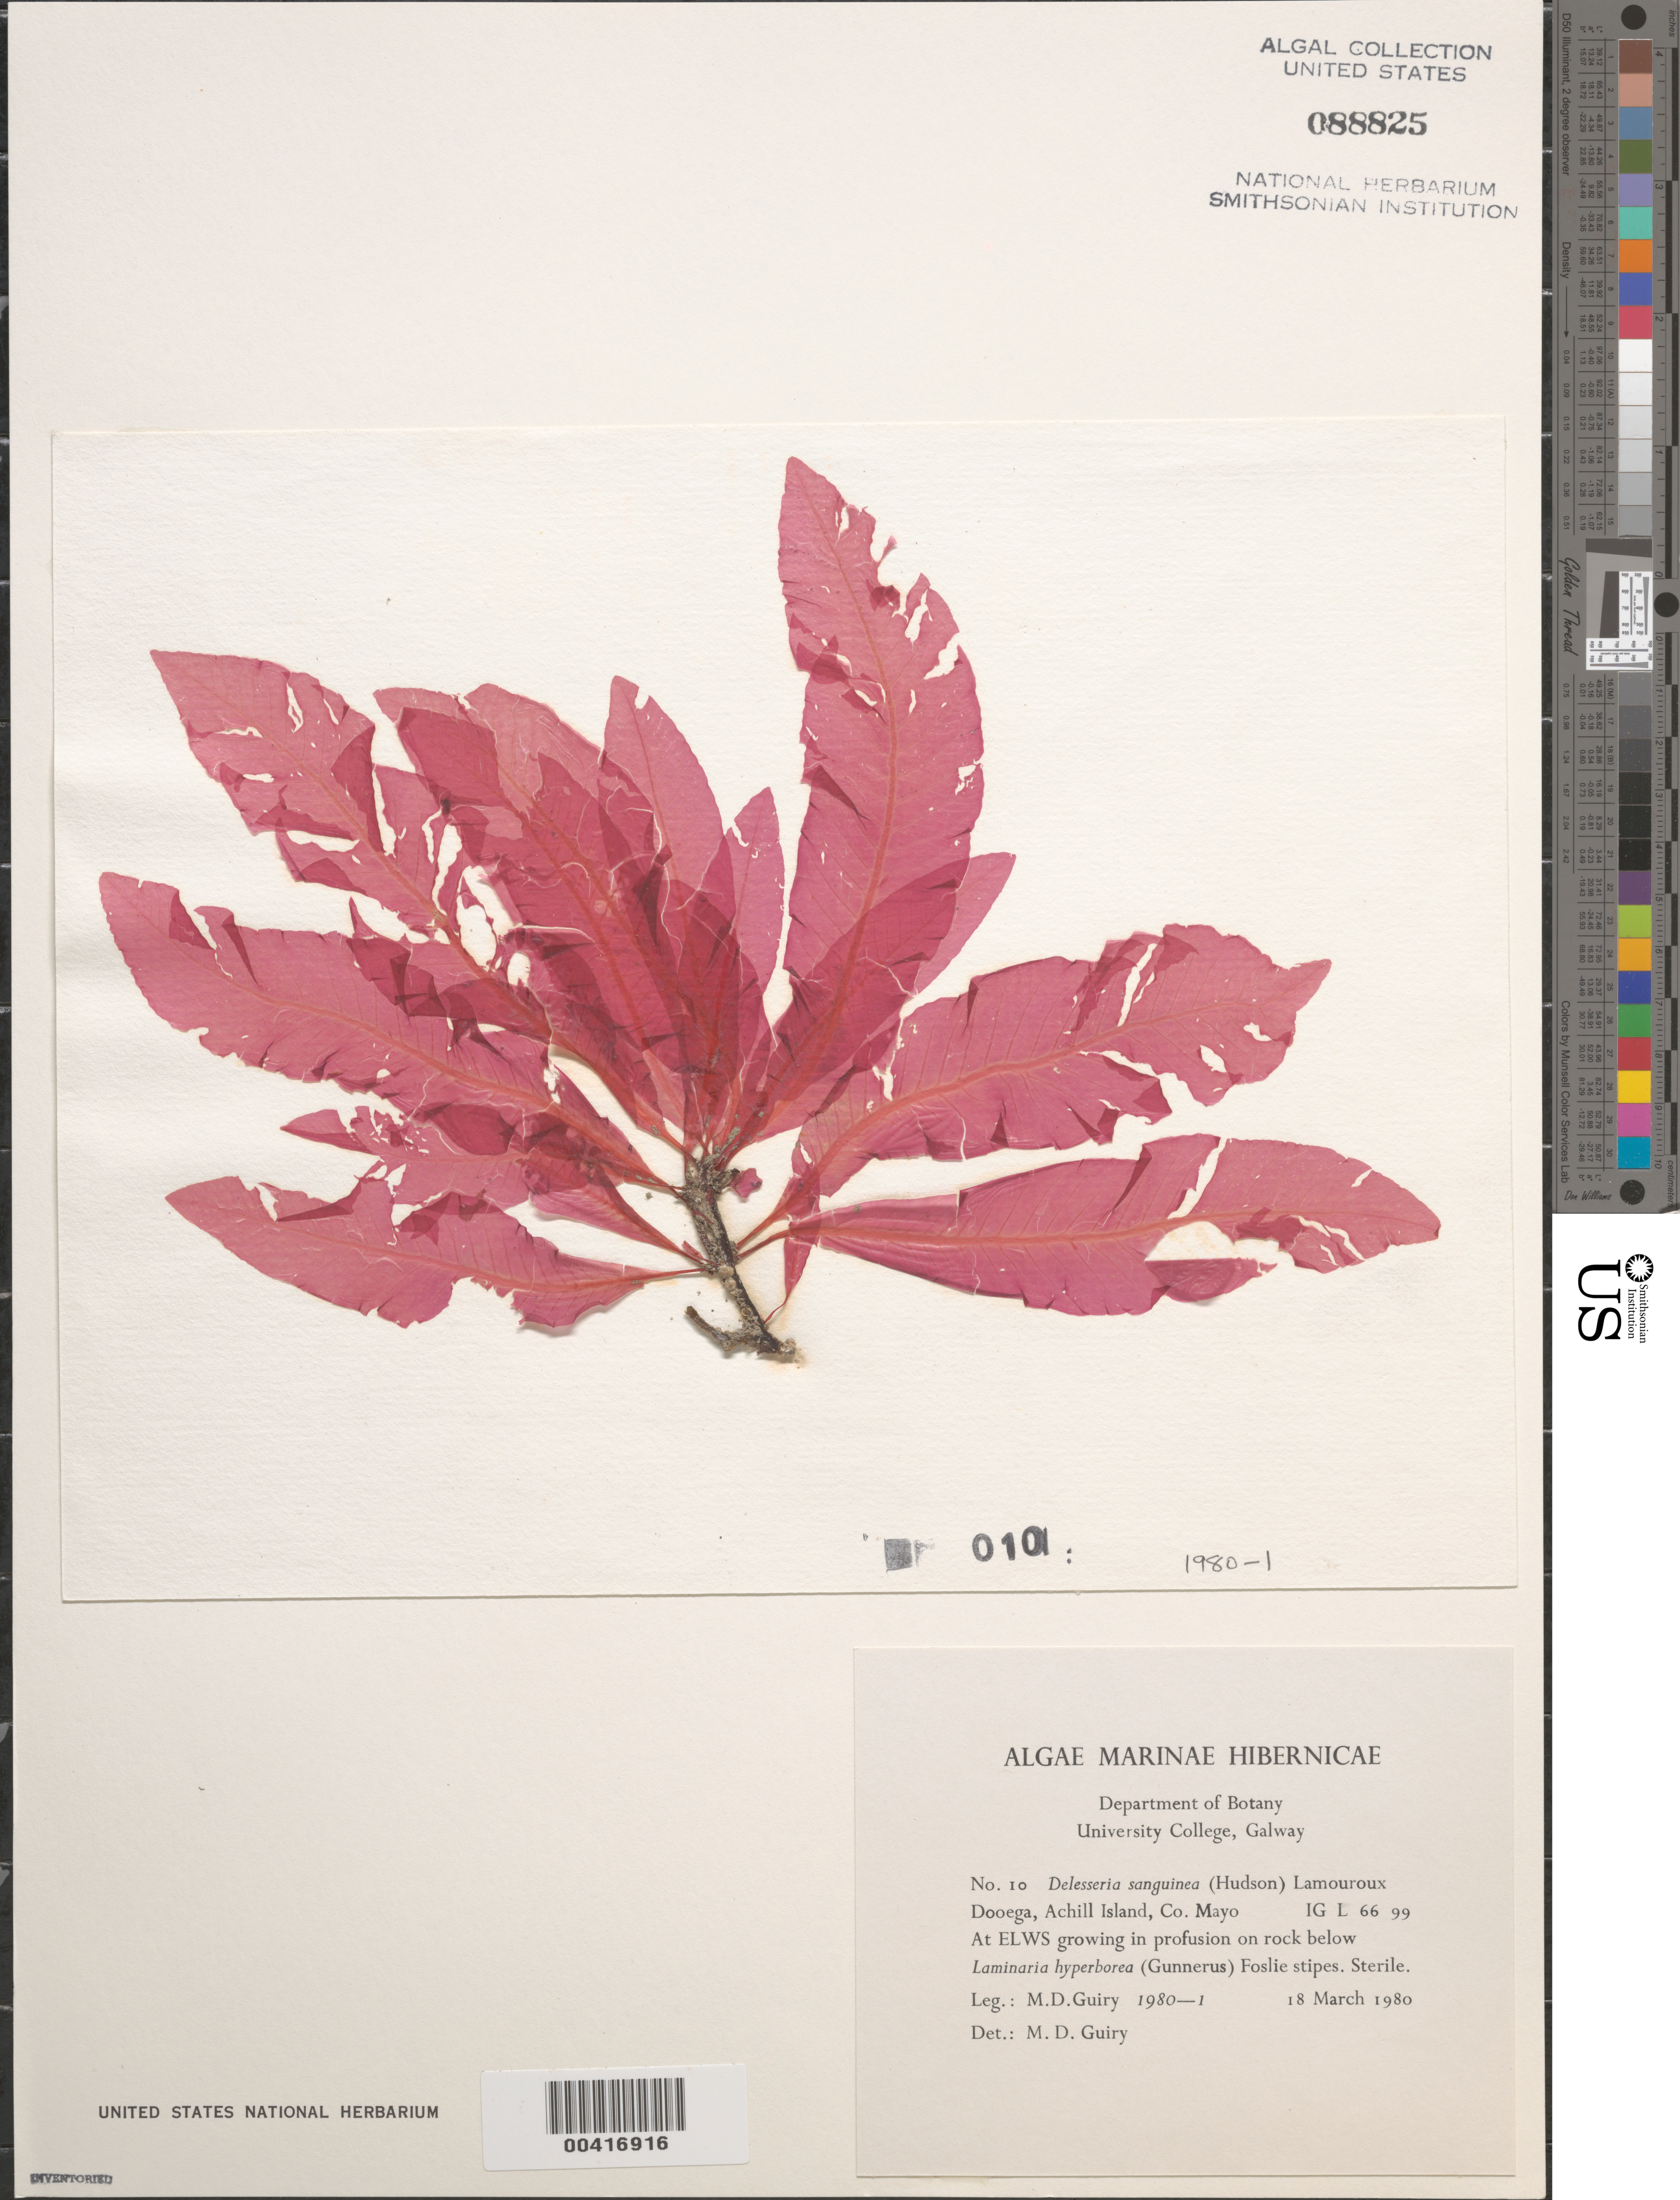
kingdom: Plantae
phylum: Rhodophyta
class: Florideophyceae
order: Ceramiales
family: Delesseriaceae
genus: Delesseria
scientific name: Delesseria sanguinea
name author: (Huds.) J.V.Lamouroux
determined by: Guiry, M. D.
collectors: M. Guiry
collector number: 1980-1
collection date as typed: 18 Mar 1980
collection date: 1980-03-18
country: Ireland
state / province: Connaught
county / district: Mayo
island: Achill Island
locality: Dooega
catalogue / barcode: US 88825